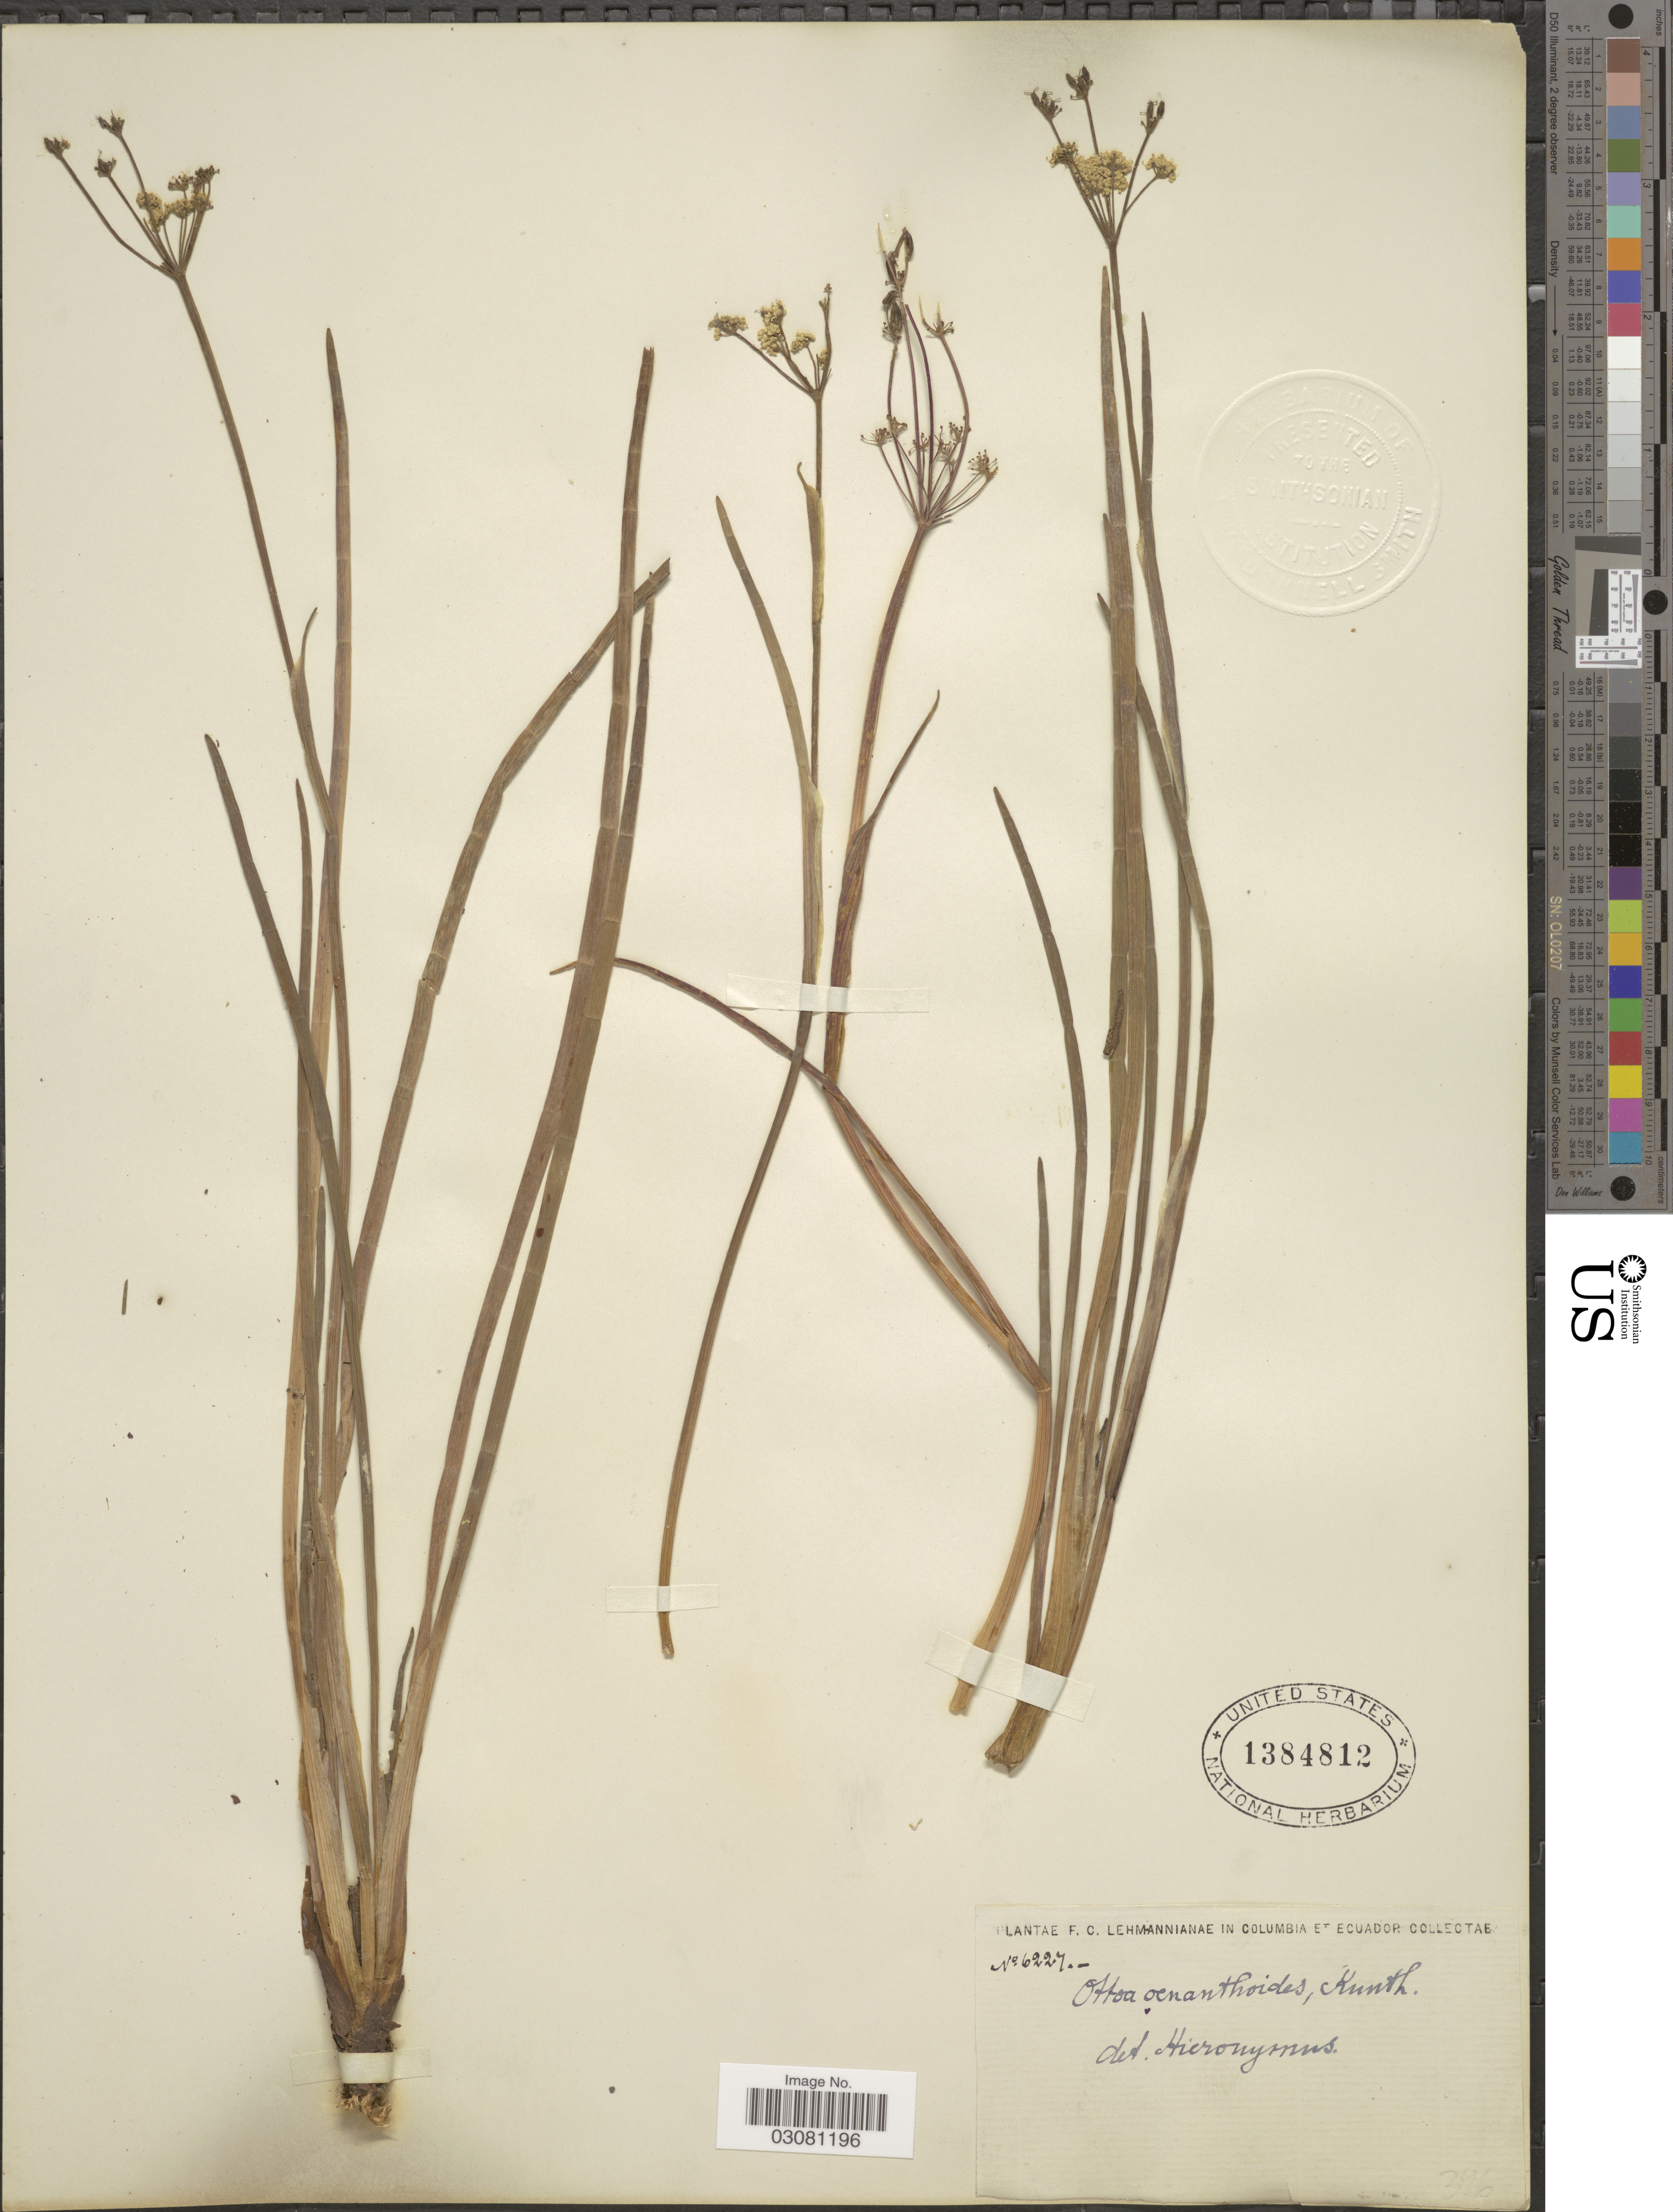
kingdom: Plantae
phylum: Tracheophyta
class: Magnoliopsida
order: Apiales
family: Apiaceae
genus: Ottoa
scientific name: Ottoa oenanthoides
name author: Kunth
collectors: F. C. Lehmann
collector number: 6227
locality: Columbia et Ecuador.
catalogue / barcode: US 1384812